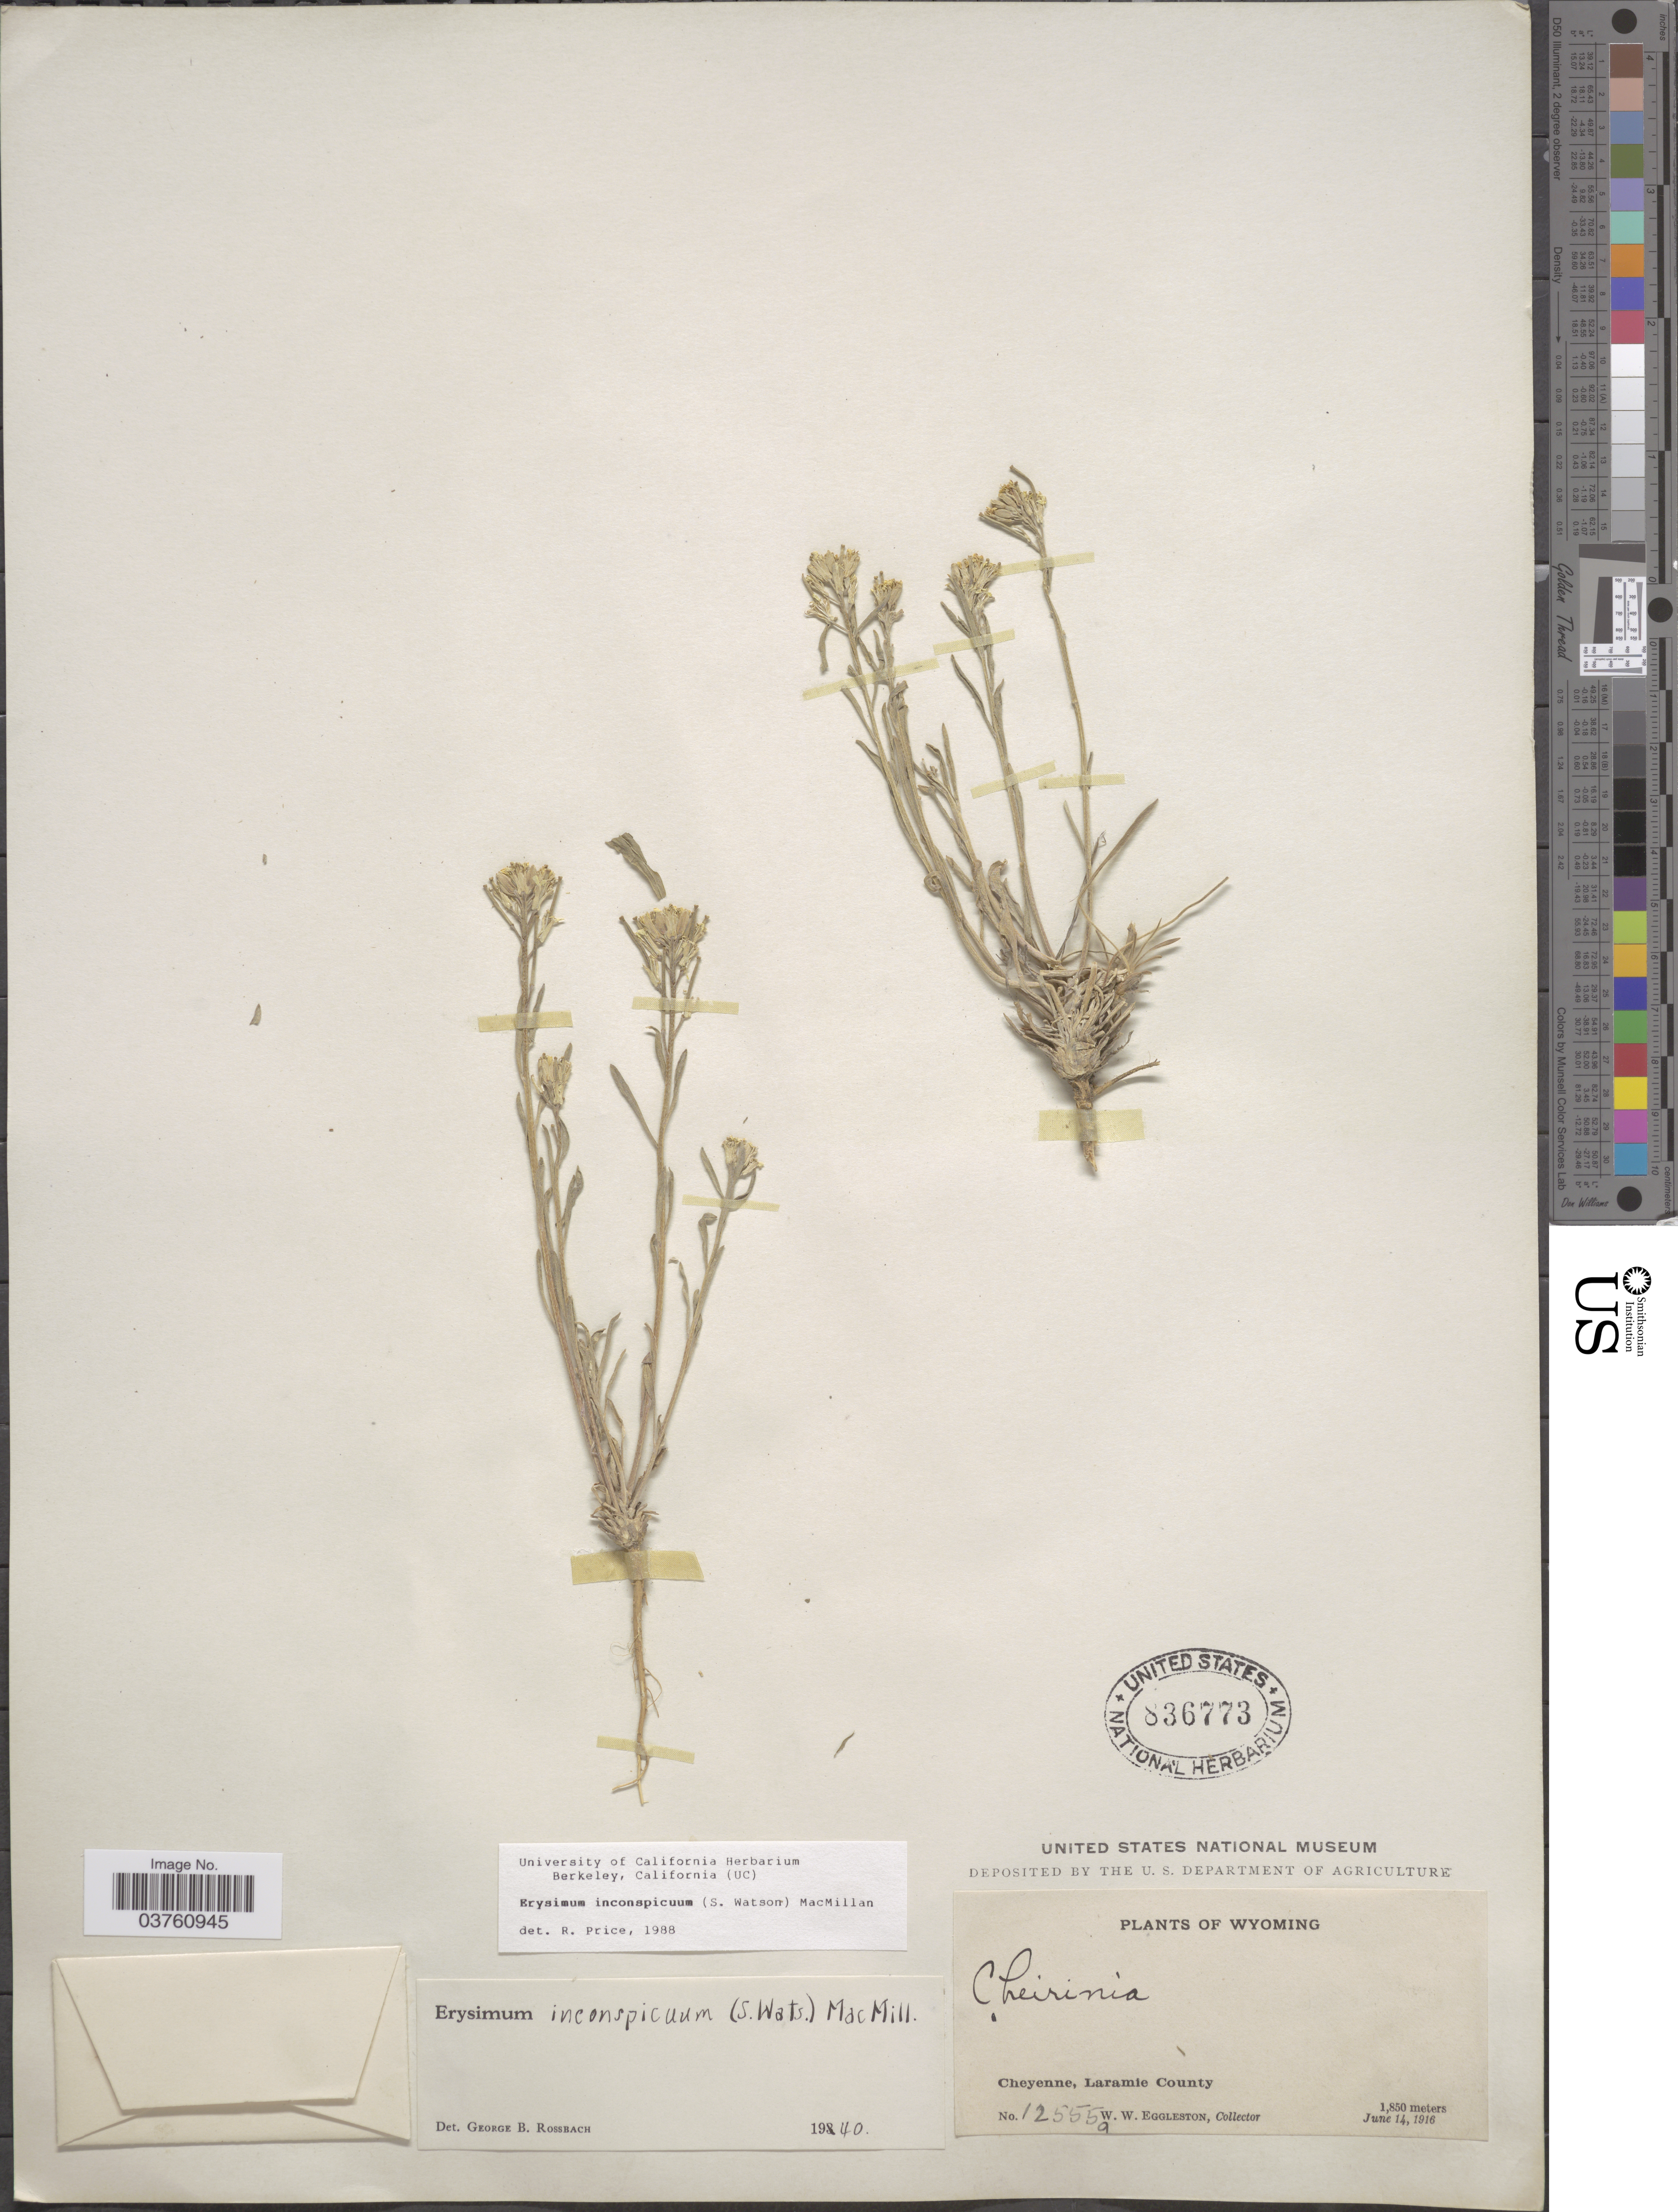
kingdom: Plantae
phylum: Tracheophyta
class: Magnoliopsida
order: Brassicales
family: Brassicaceae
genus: Erysimum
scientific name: Erysimum inconspicuum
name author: (S. Watson) MacMill.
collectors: W. W. Eggleston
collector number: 12555a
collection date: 1916-06-14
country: United States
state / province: Wyoming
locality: Cheyenne, Laramie County.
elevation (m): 1850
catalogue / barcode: US 836773